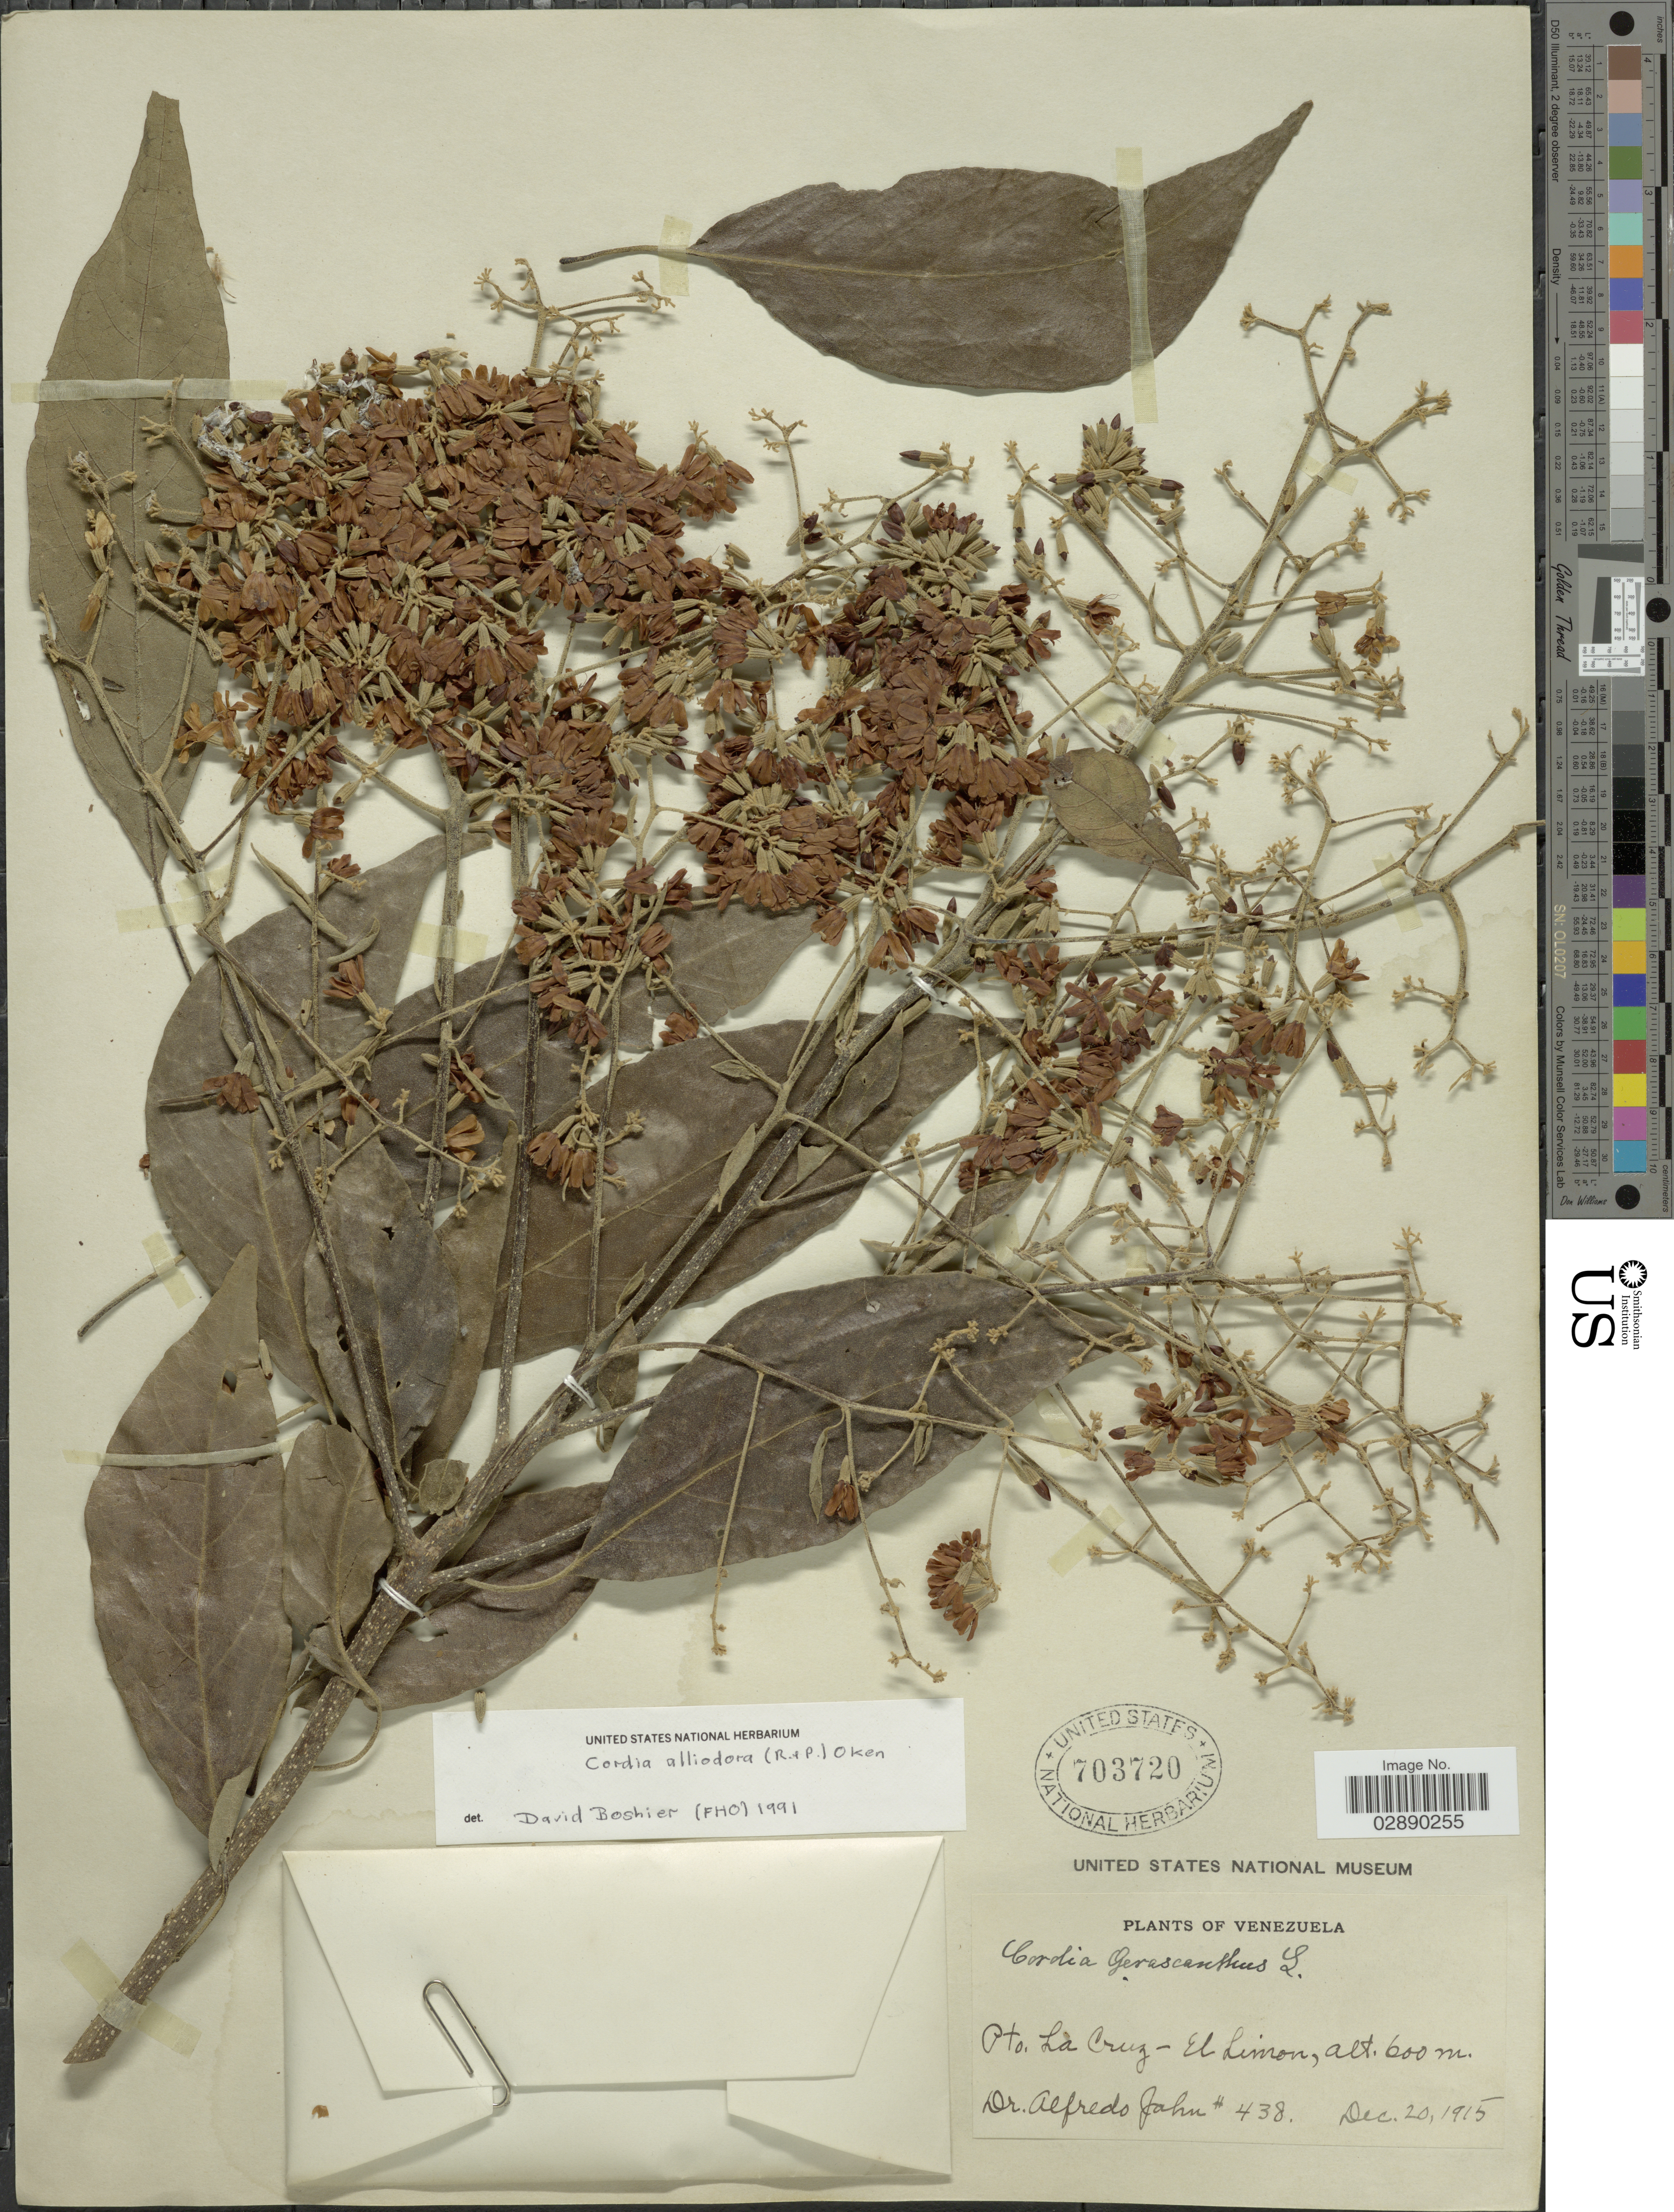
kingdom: Plantae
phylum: Tracheophyta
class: Magnoliopsida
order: Boraginales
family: Cordiaceae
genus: Cordia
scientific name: Cordia alliodora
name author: (Ruiz & Pav.) Oken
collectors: A. Jahn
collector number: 438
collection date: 1915-12-20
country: Venezuela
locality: Pto. La Cruz - El Limon.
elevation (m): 600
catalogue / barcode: US 703720